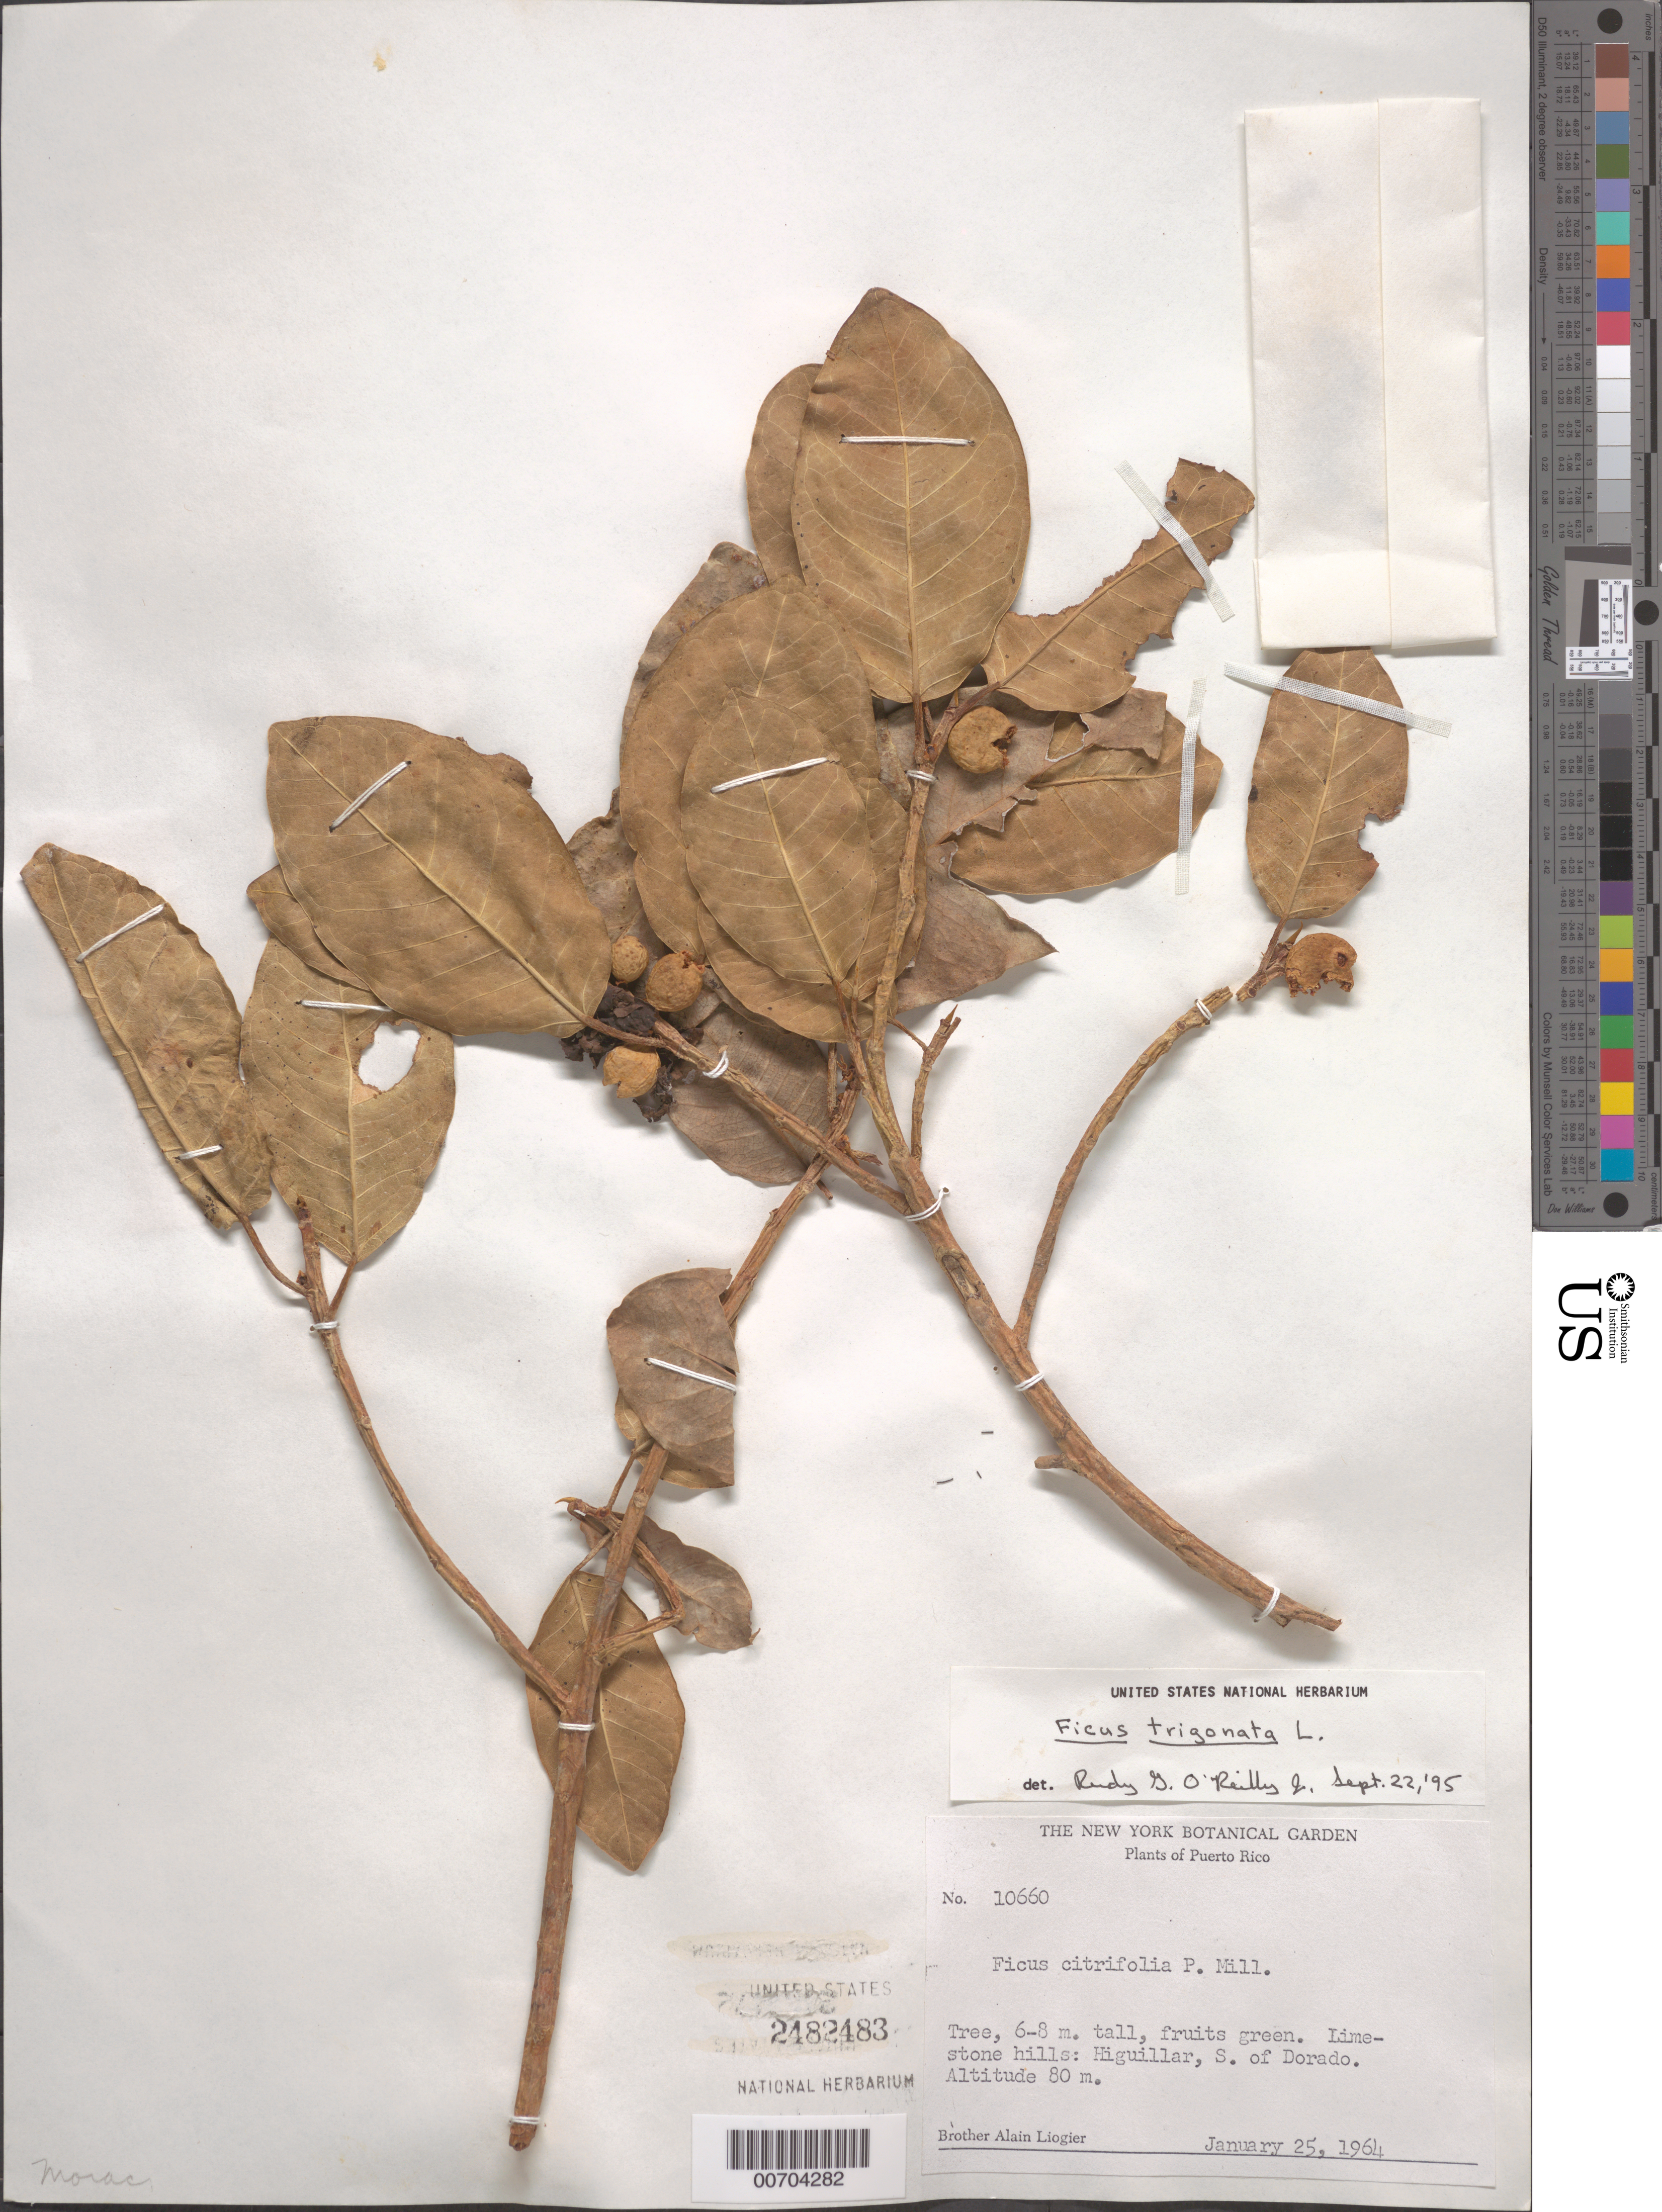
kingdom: Plantae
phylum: Tracheophyta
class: Magnoliopsida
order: Rosales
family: Moraceae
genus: Ficus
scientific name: Ficus trigonata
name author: L.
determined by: O'Reilly, R. G., Jr., (US), NMNH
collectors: A. H. Liogier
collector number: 10660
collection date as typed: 25 Jan 1964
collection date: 1964-01-25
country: Puerto Rico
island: Greater Antilles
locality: Higuillar, S of Dorado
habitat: Limestone hills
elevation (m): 80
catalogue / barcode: US 2482483